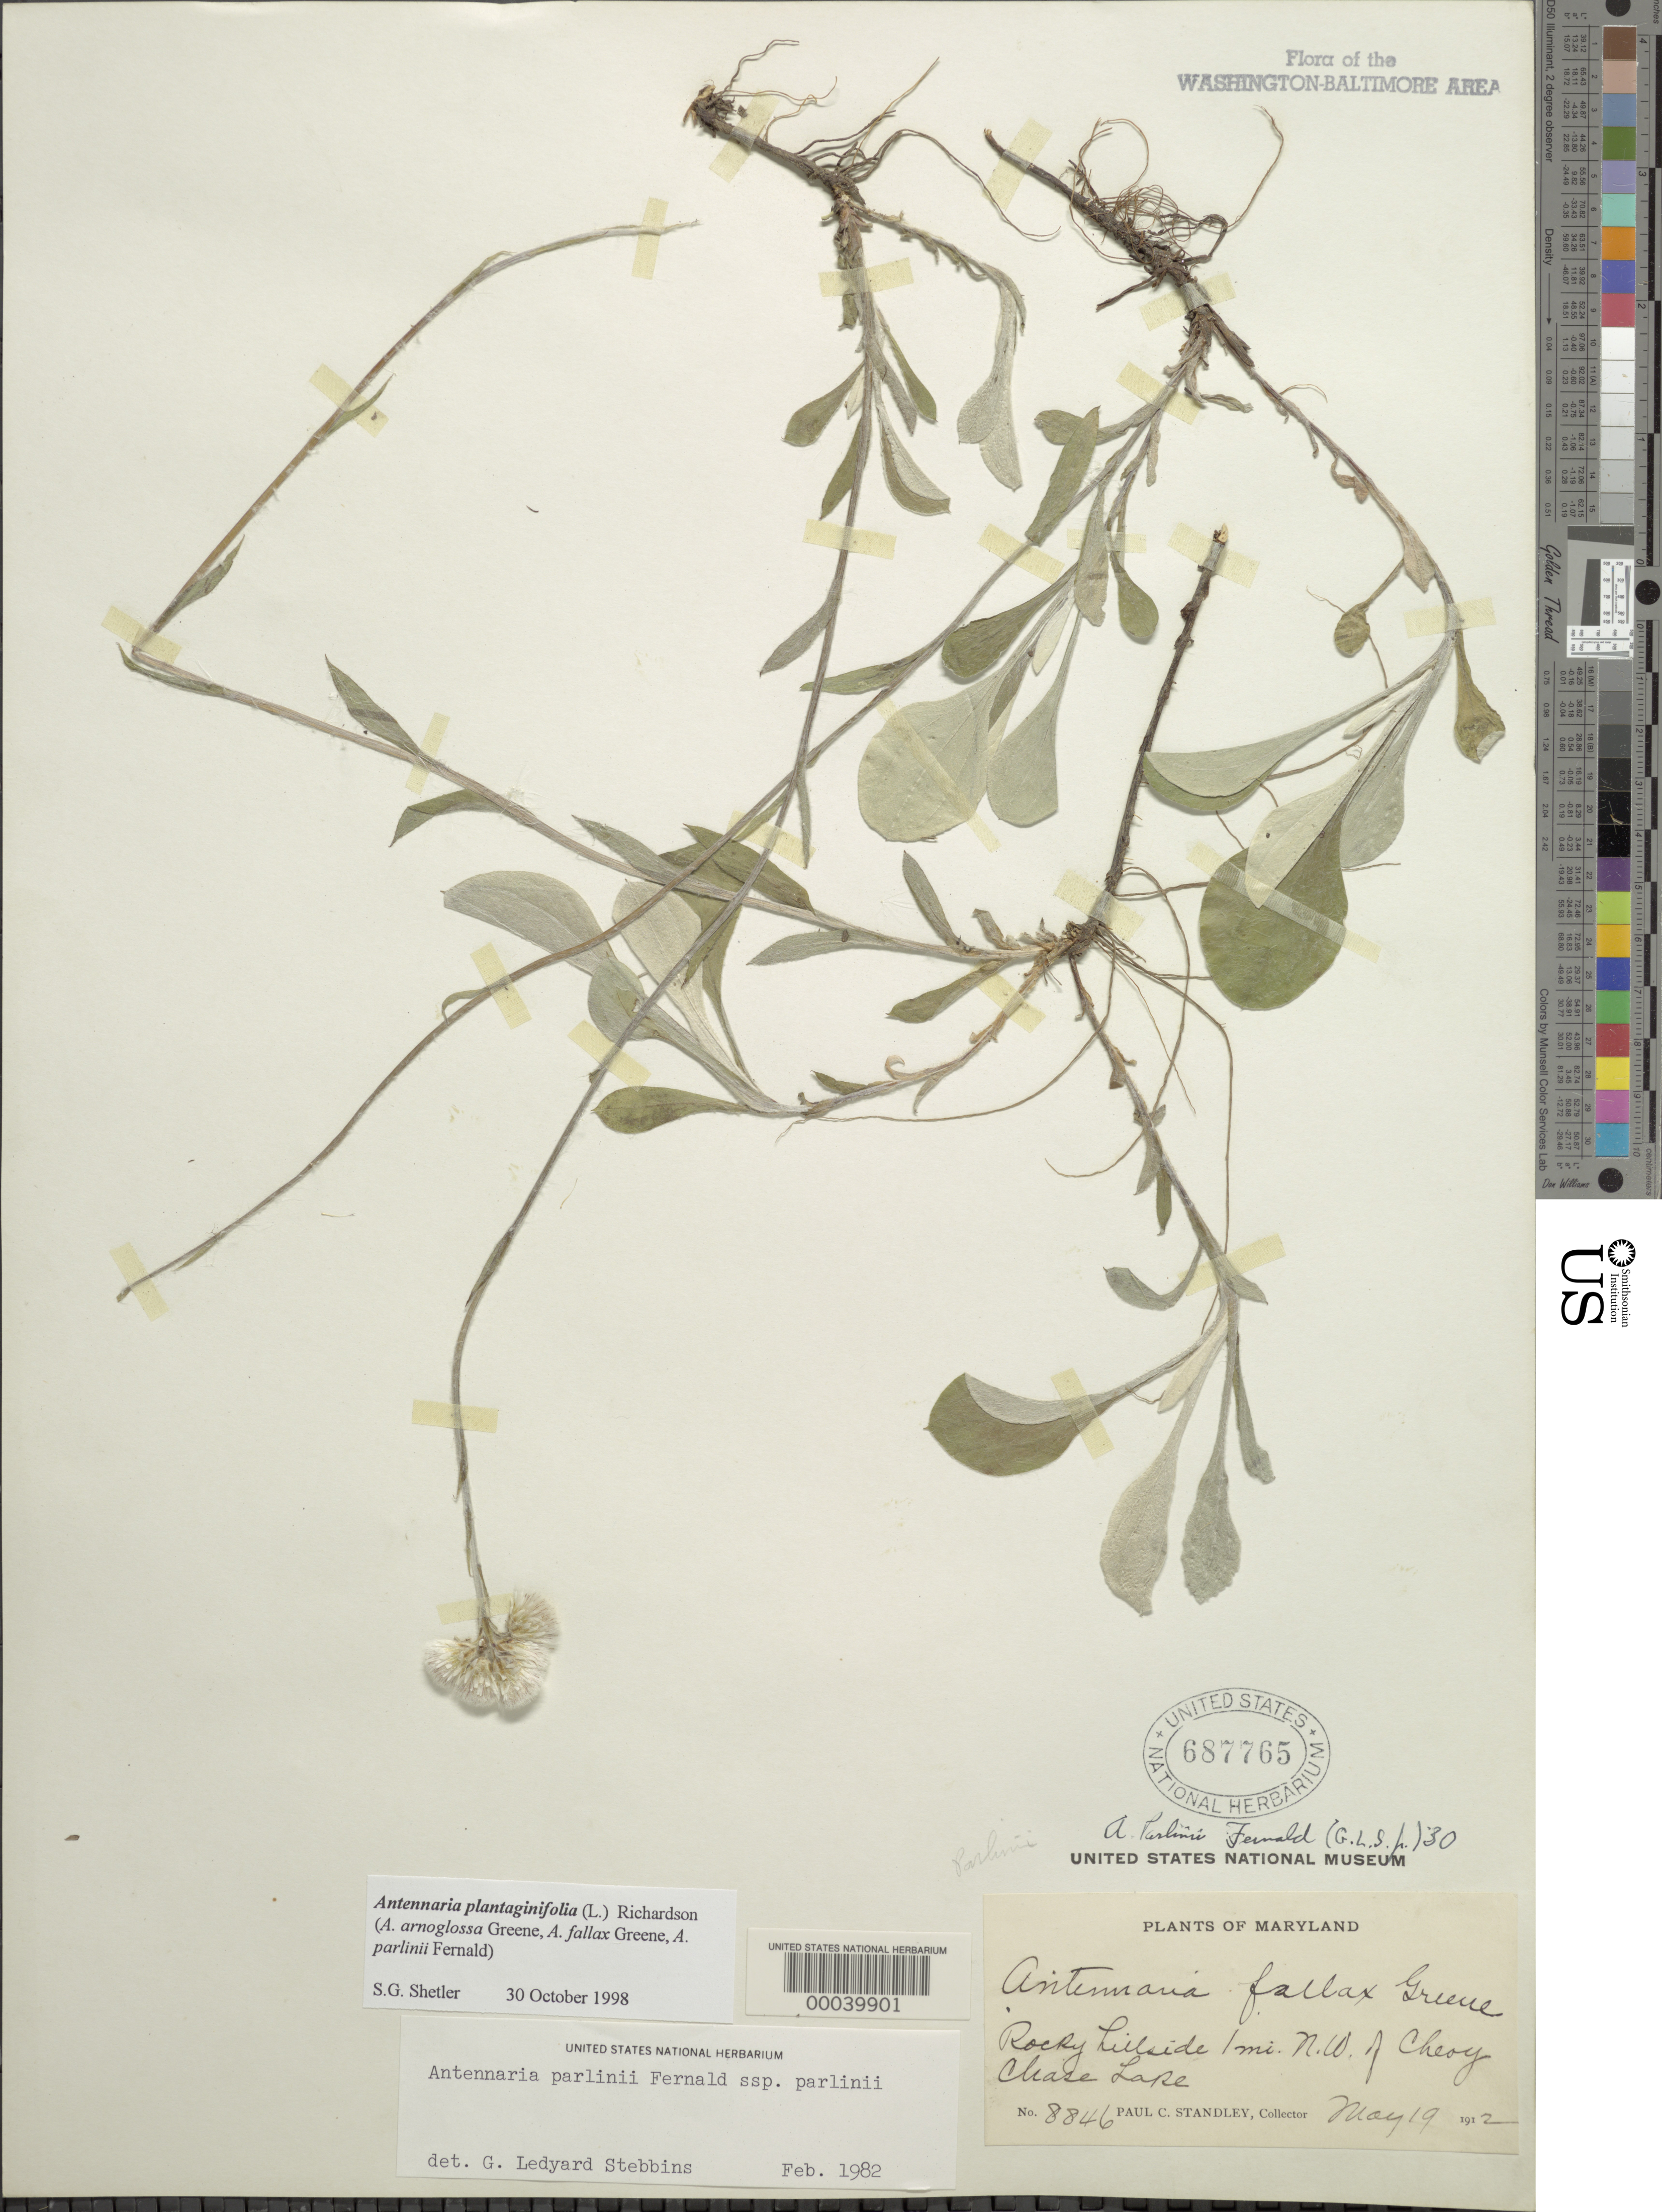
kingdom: Plantae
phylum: Tracheophyta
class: Magnoliopsida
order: Asterales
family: Asteraceae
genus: Antennaria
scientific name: Antennaria plantaginifolia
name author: (L.) Richardson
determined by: Stebbins, G. L.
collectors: P. C. Standley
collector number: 8846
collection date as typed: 19 May 1912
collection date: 1912-05-19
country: United States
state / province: Maryland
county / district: Montgomery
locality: NW of Chevy Chase Lake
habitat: Sandy field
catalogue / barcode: US 687765